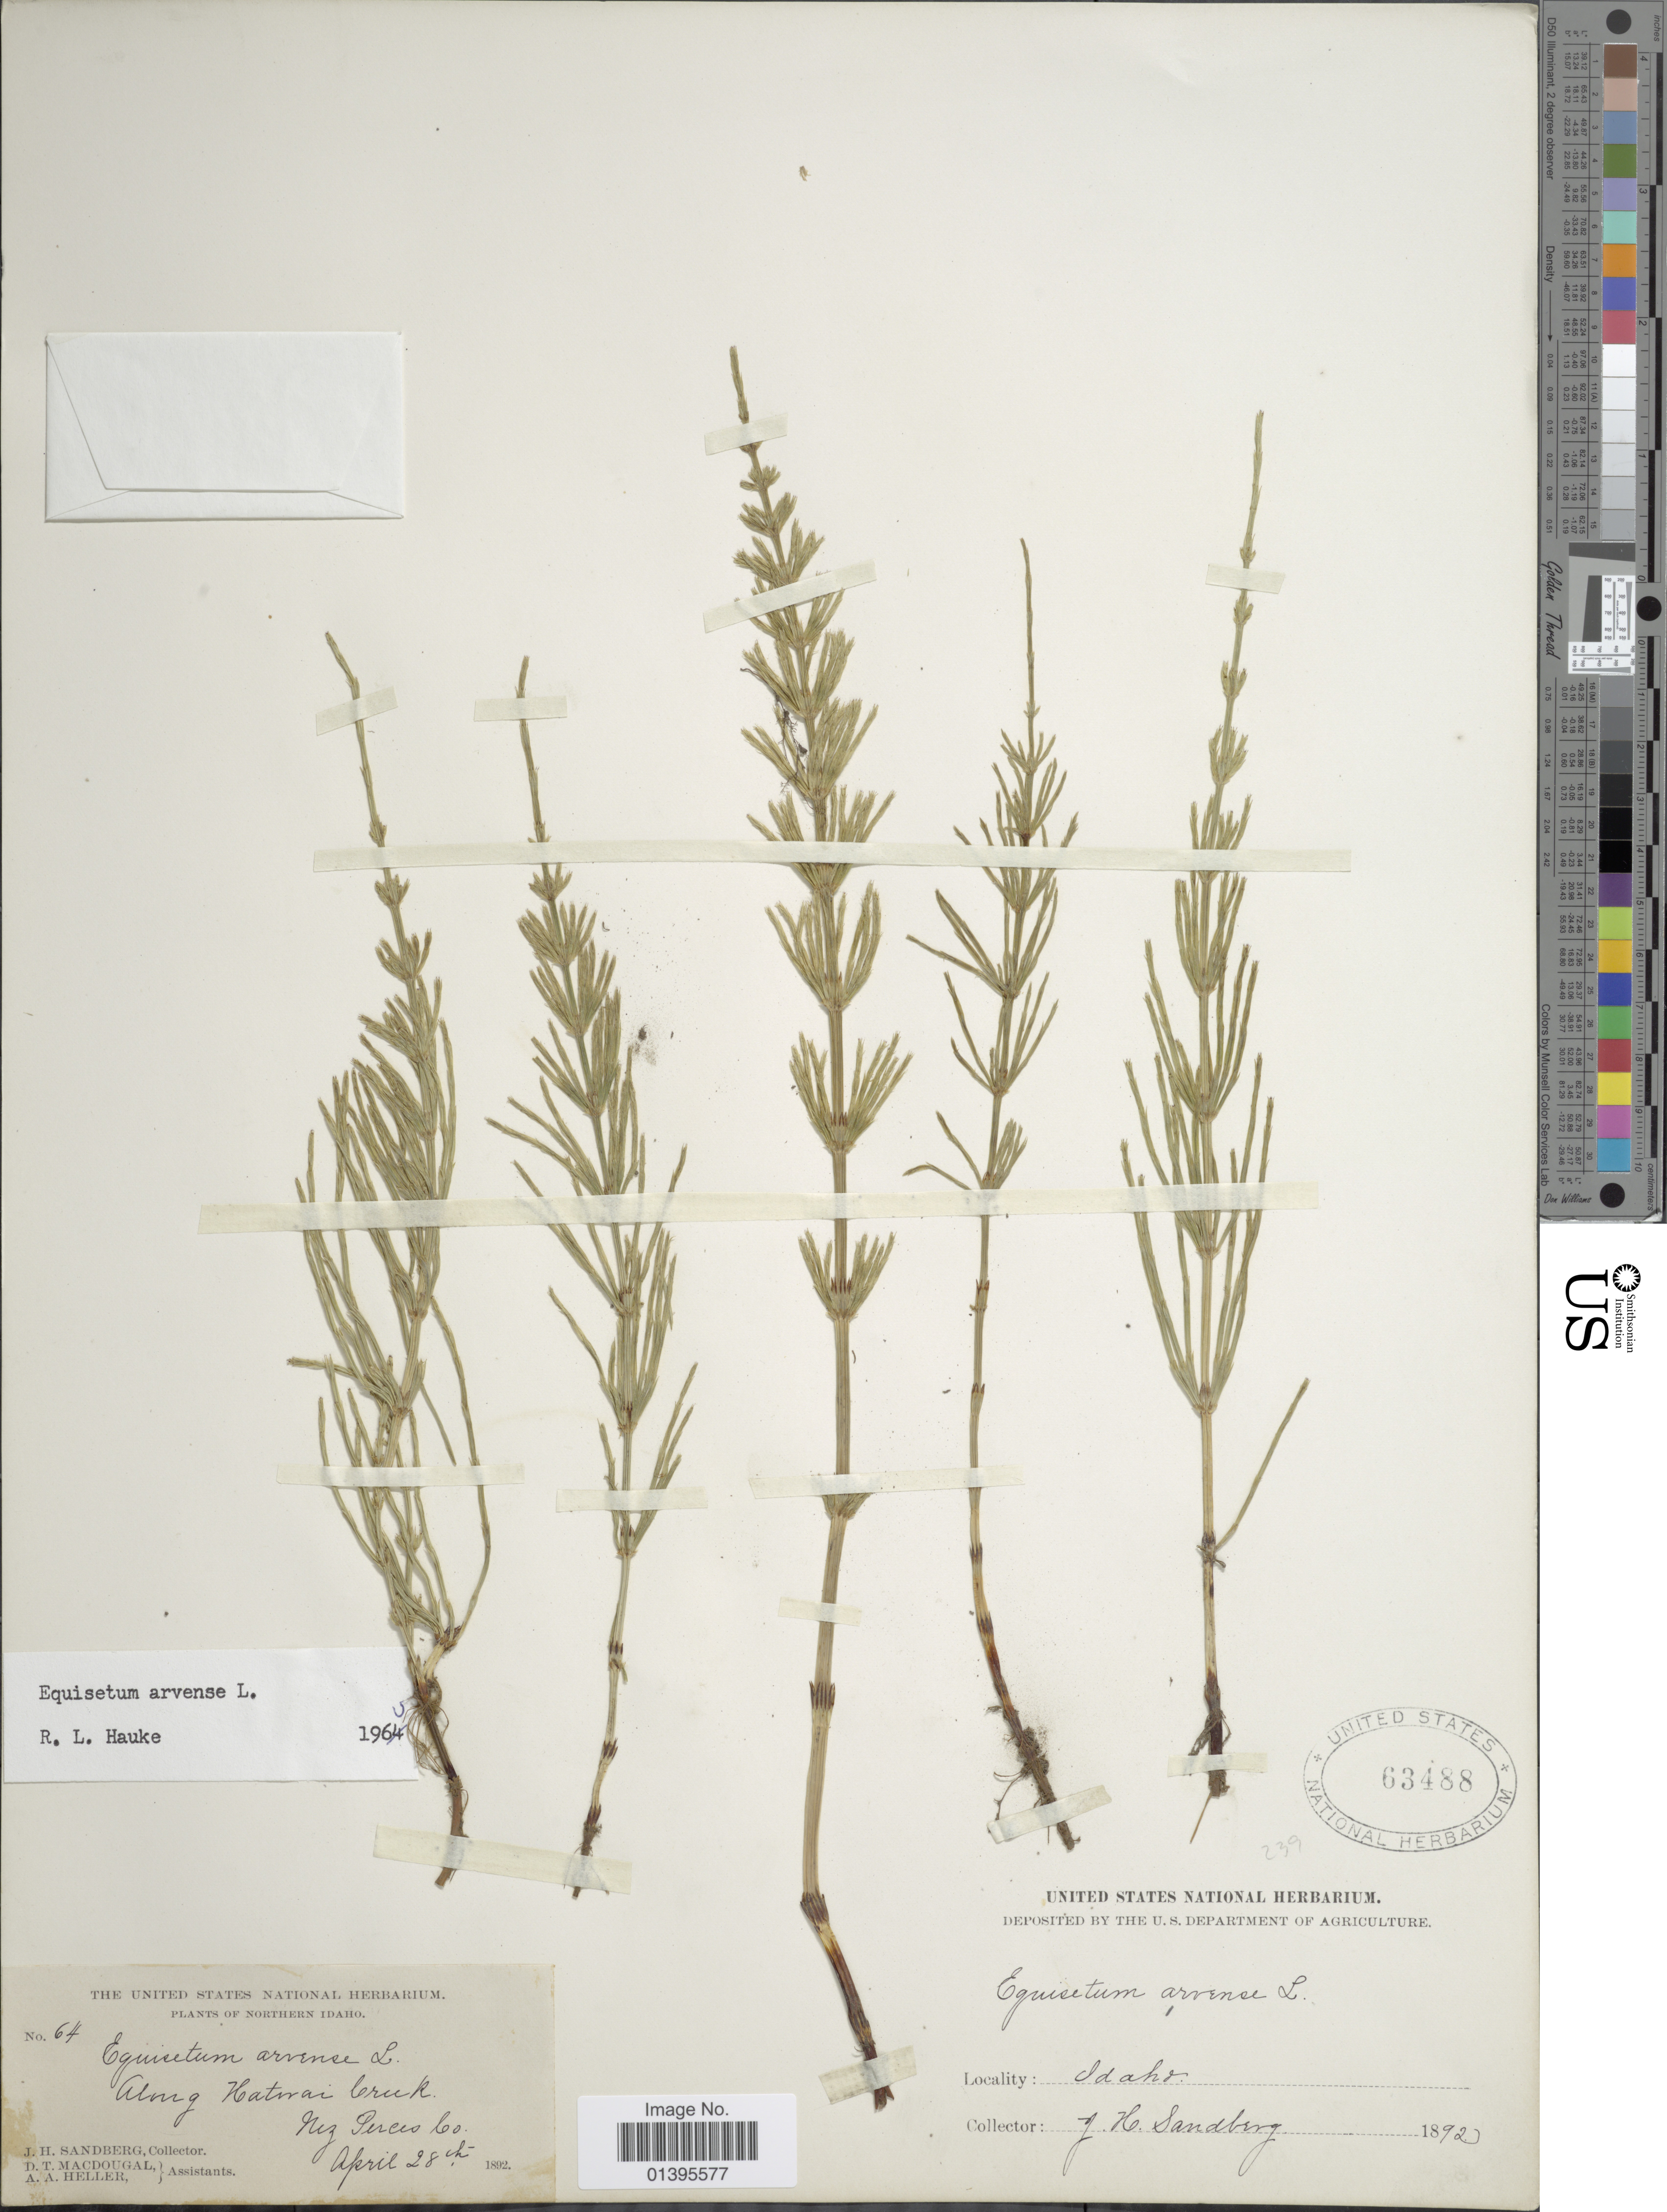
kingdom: Plantae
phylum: Tracheophyta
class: Polypodiopsida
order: Equisetales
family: Equisetaceae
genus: Equisetum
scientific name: Equisetum arvense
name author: L.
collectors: J. H. Sandberg, D. T. MacDougal & A. A. Heller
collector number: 64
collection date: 1892-04-28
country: United States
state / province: Idaho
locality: Northern Idaho, along Hatmai Creek, Nez Perce Co.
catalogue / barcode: US 63488